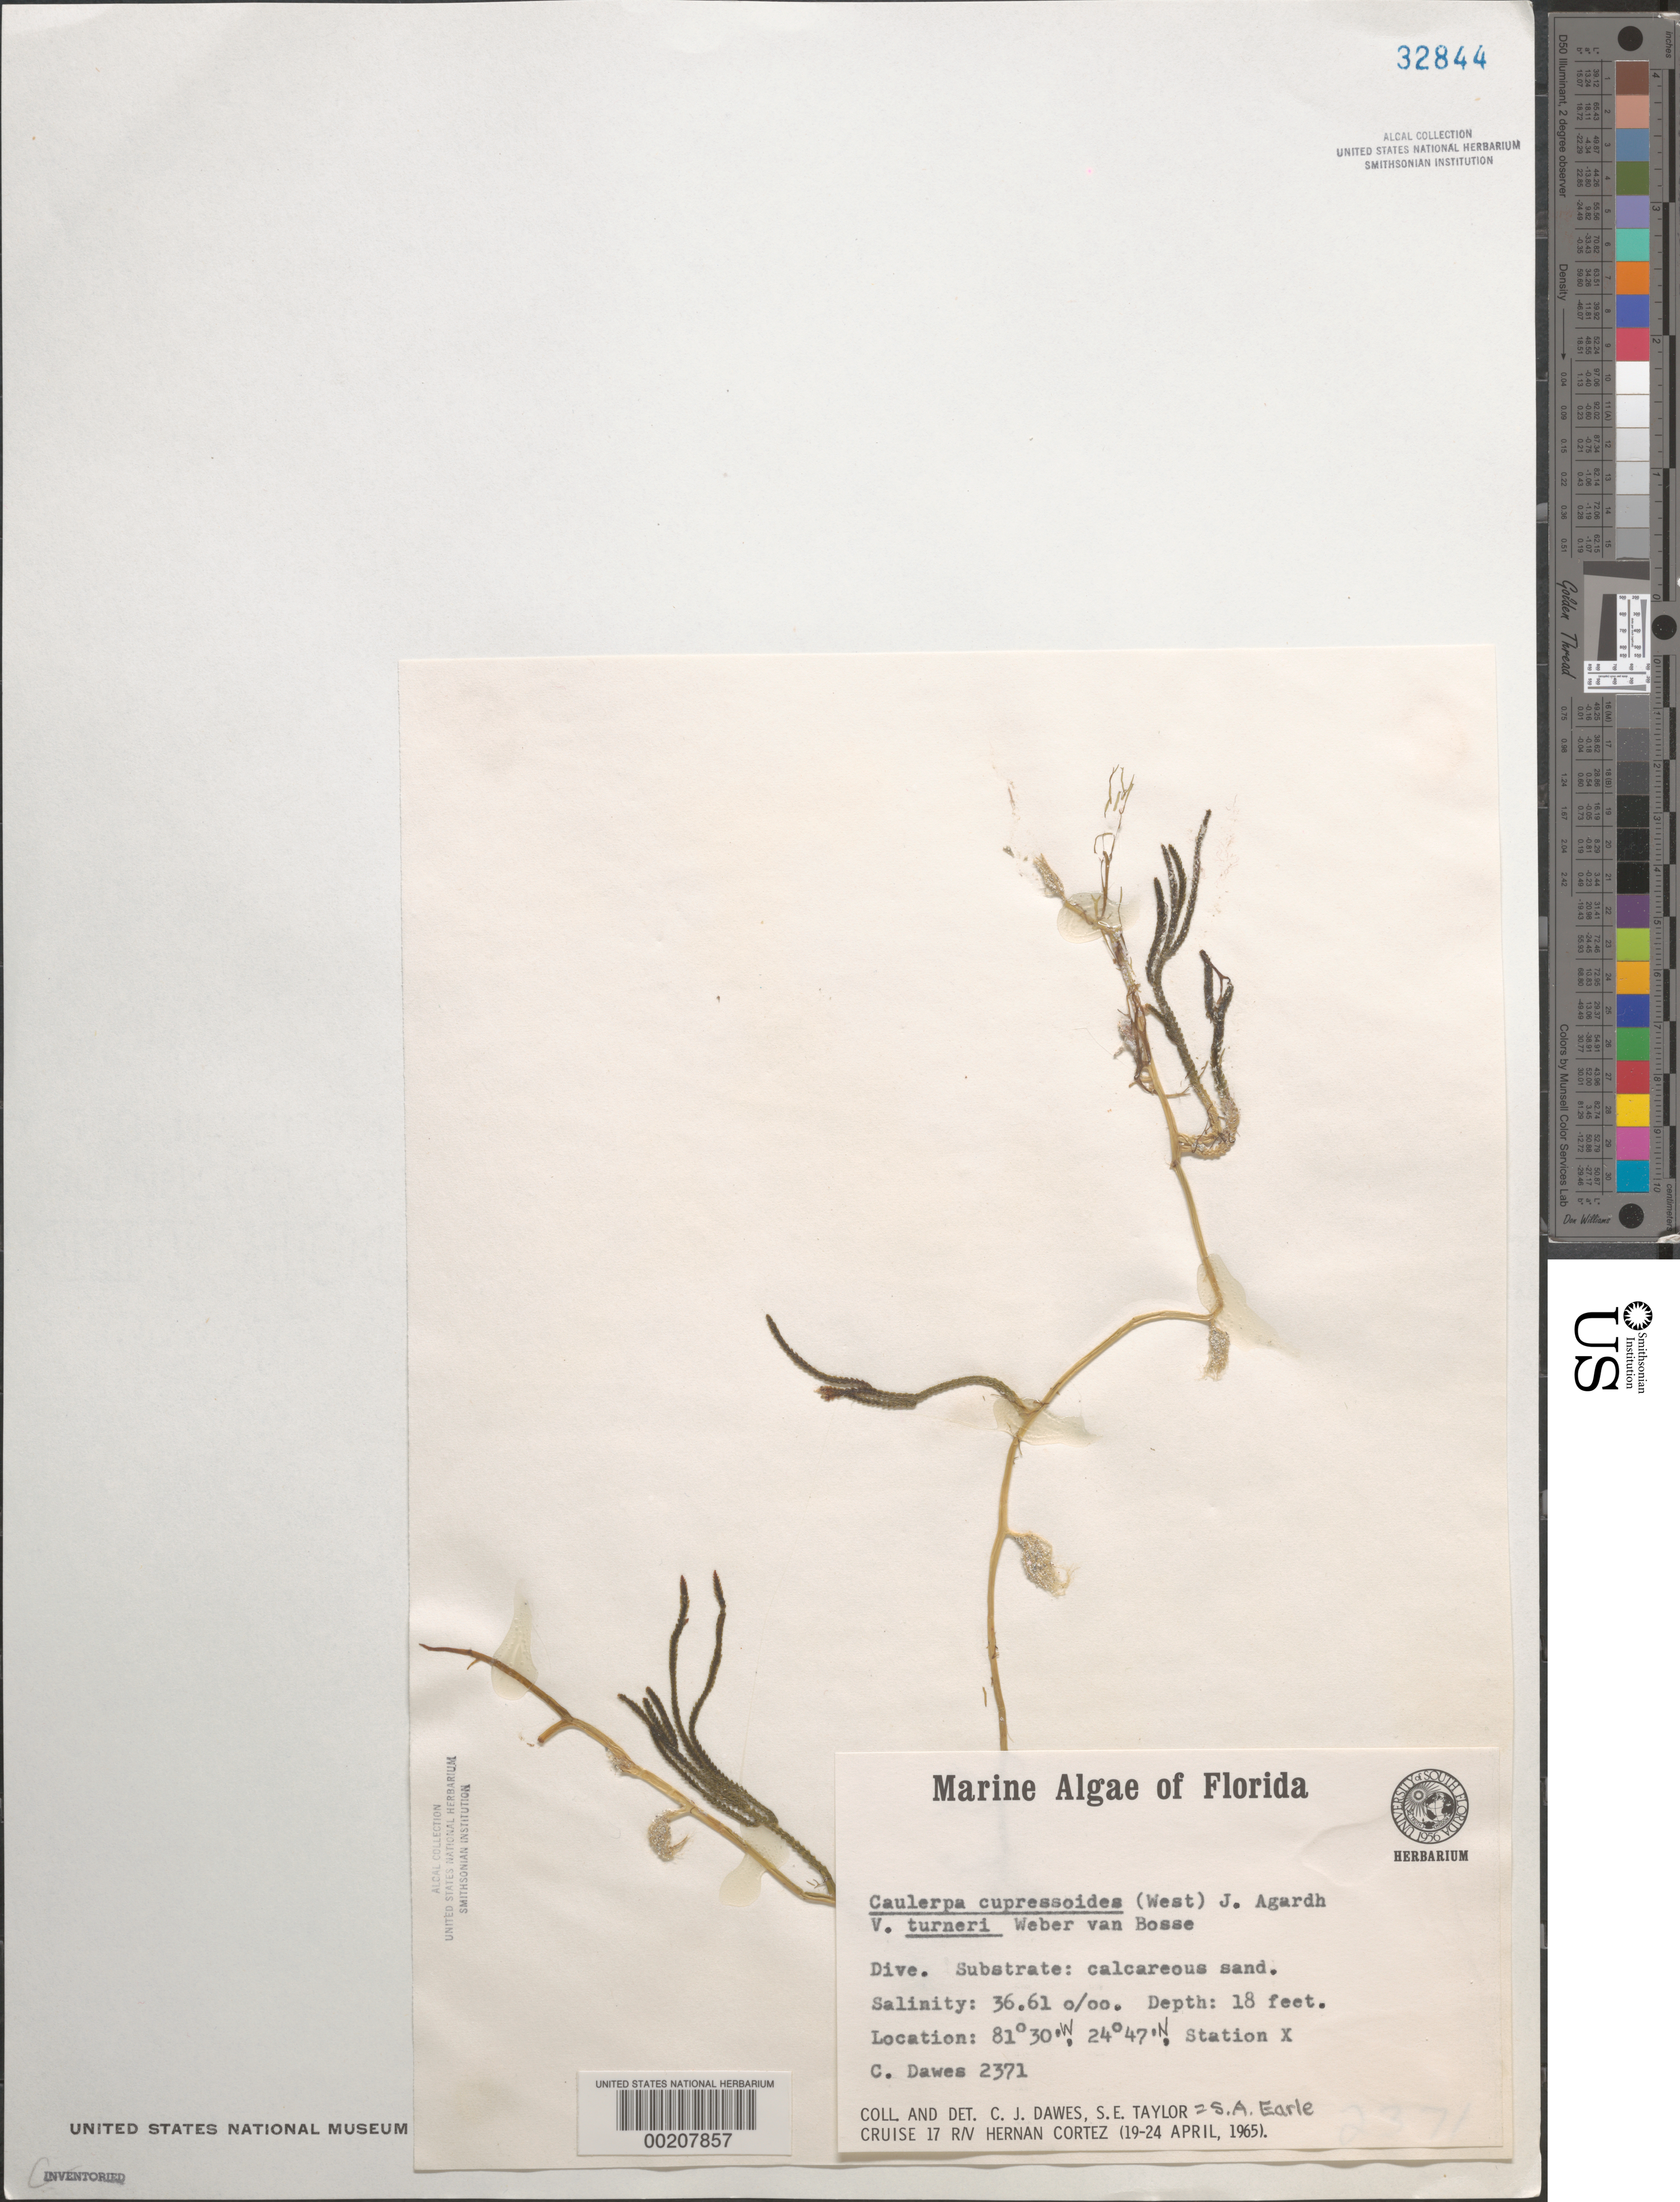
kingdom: Plantae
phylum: Chlorophyta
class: Ulvophyceae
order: Bryopsidales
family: Caulerpaceae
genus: Caulerpa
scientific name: Caulerpa cupressoides var. turneri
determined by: Dawes, C. J.; Earle, S. A.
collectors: C. Dawes & S. A. Earle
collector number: Cjd 2371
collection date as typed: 19 Apr 1965 to 24 Apr 1965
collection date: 1965-04-19/1965-04-24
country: United States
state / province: Florida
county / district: Monroe County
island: Florida Keys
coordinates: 24 47' N, 81 30' W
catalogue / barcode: US 32844